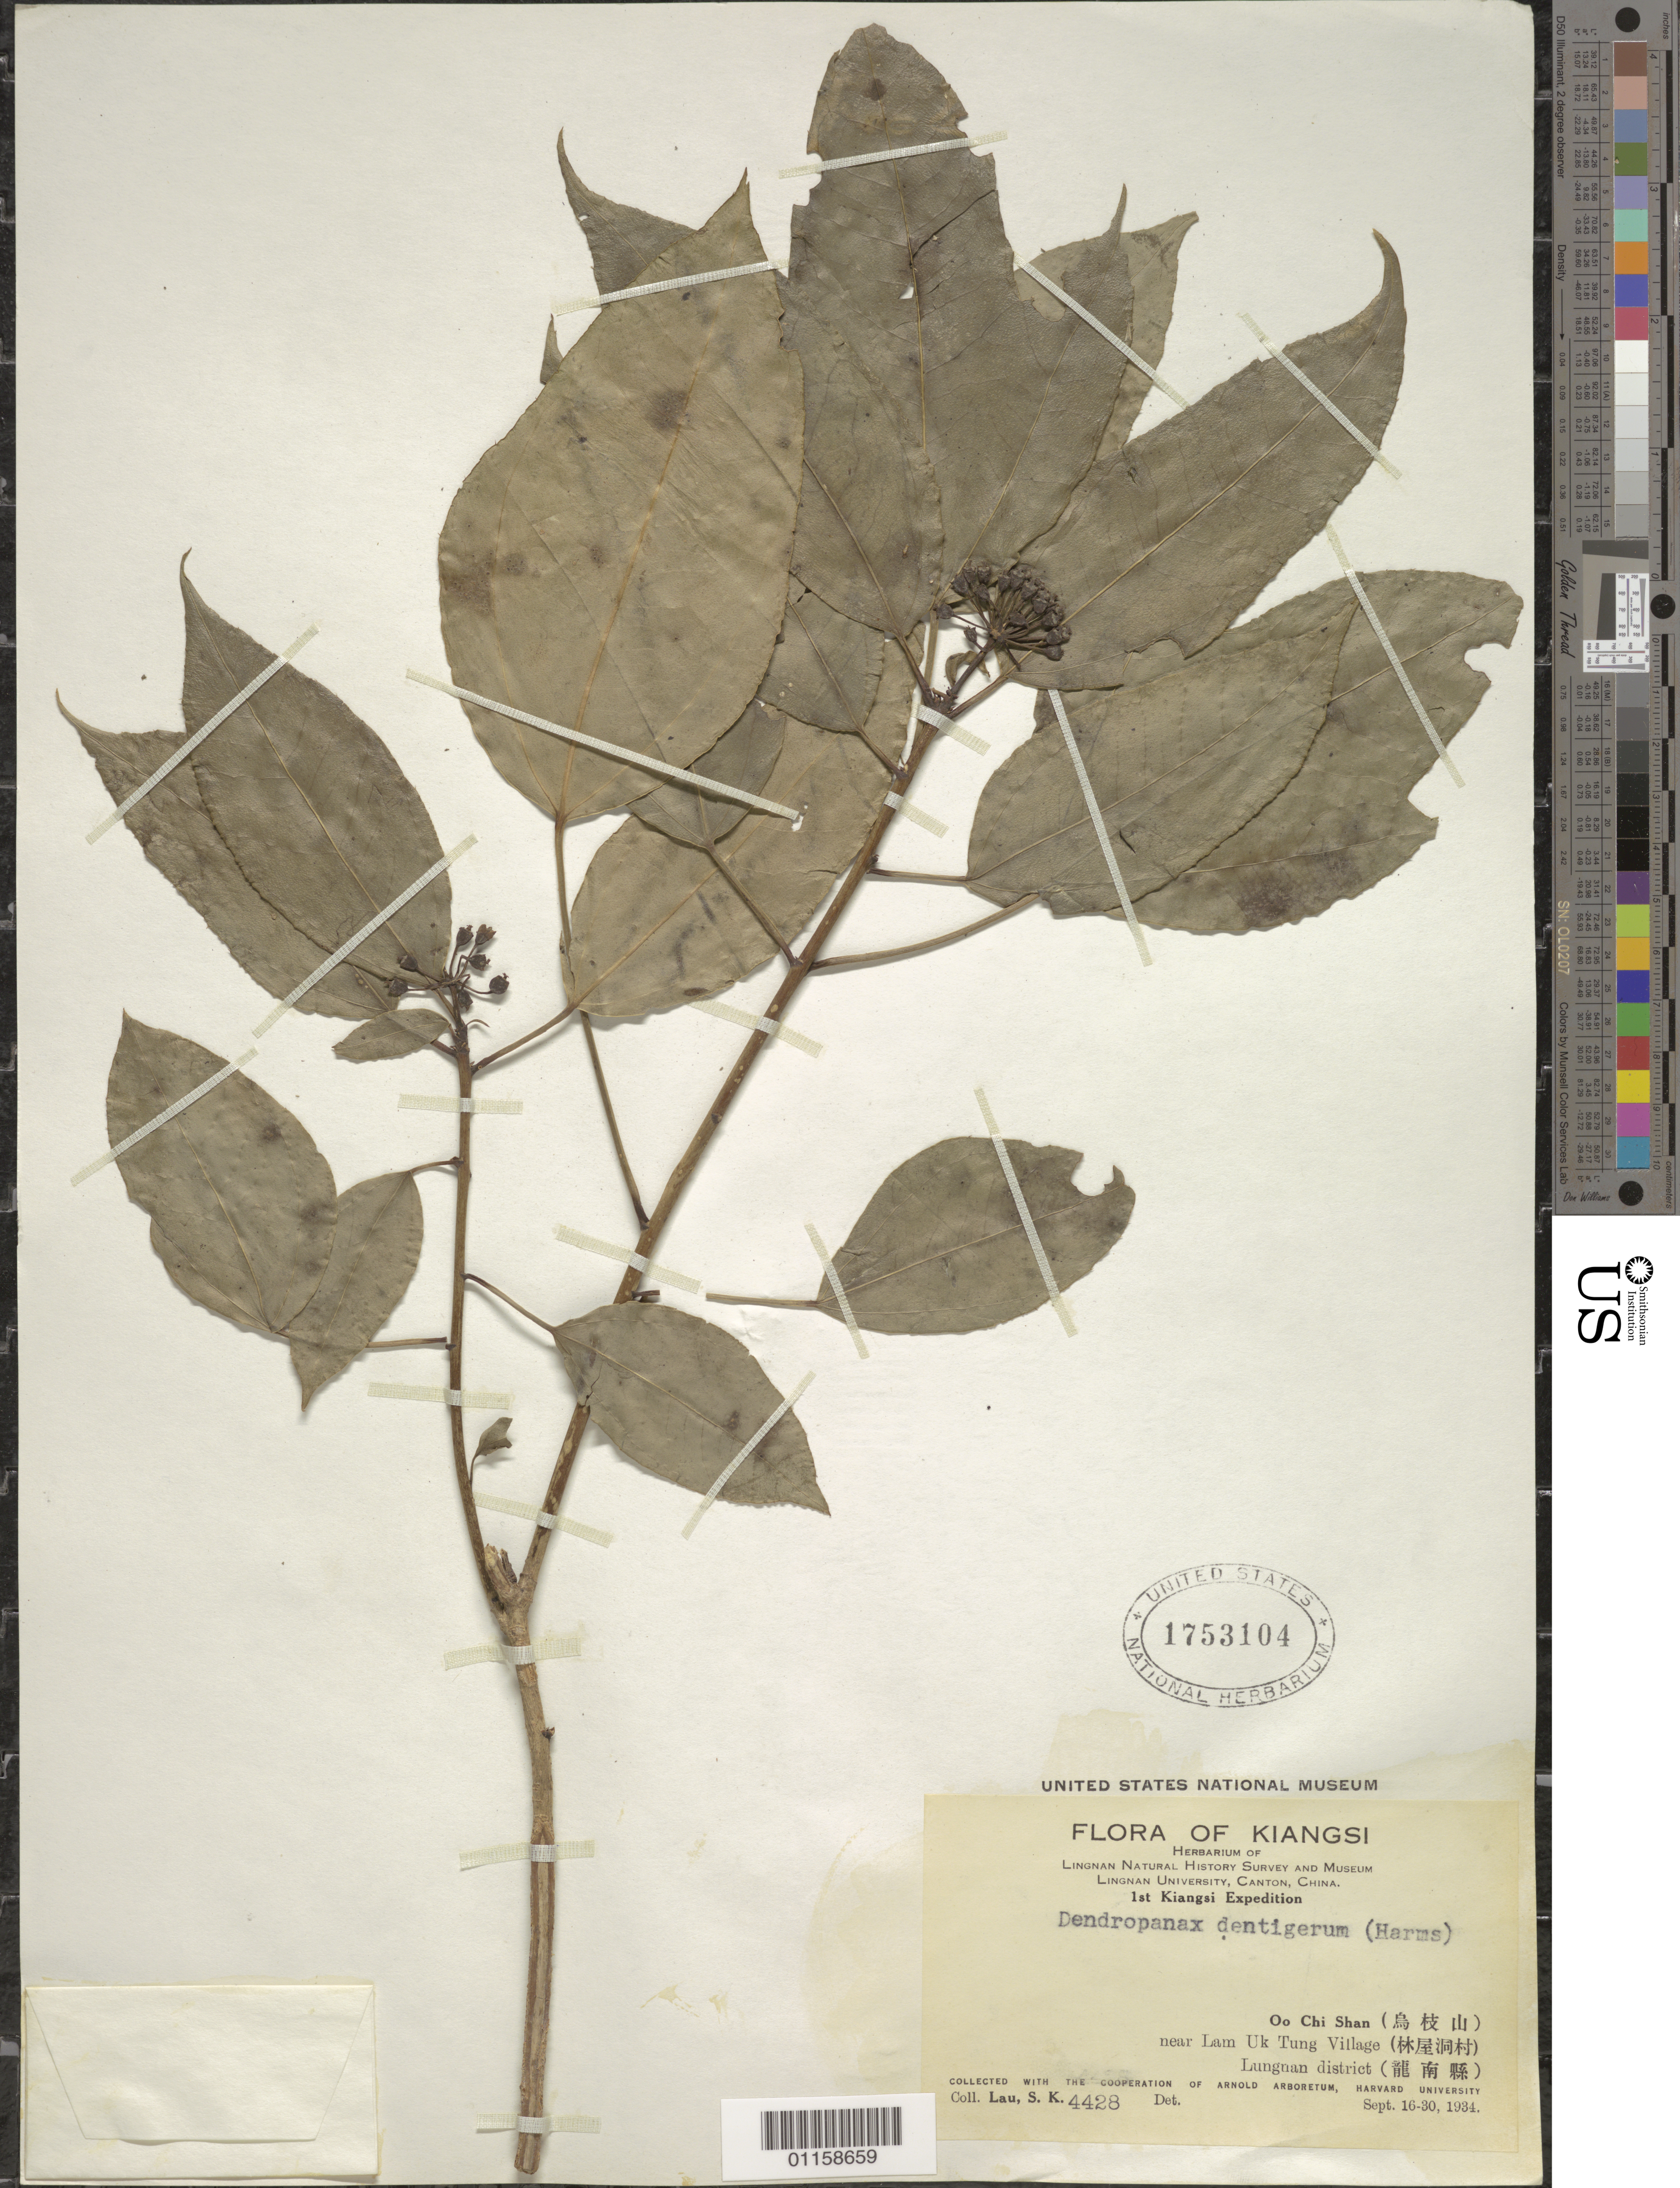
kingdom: Plantae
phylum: Tracheophyta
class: Magnoliopsida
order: Apiales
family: Araliaceae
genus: Dendropanax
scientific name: Dendropanax dentigerus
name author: (Harms) Merr.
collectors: S. K. Lau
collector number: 4428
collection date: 1934-09-16/1934-09-30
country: China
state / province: Jiangxi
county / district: Lungnan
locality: Oo Chi Shan, near Lam Uk Tung Village.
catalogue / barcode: US 1753104